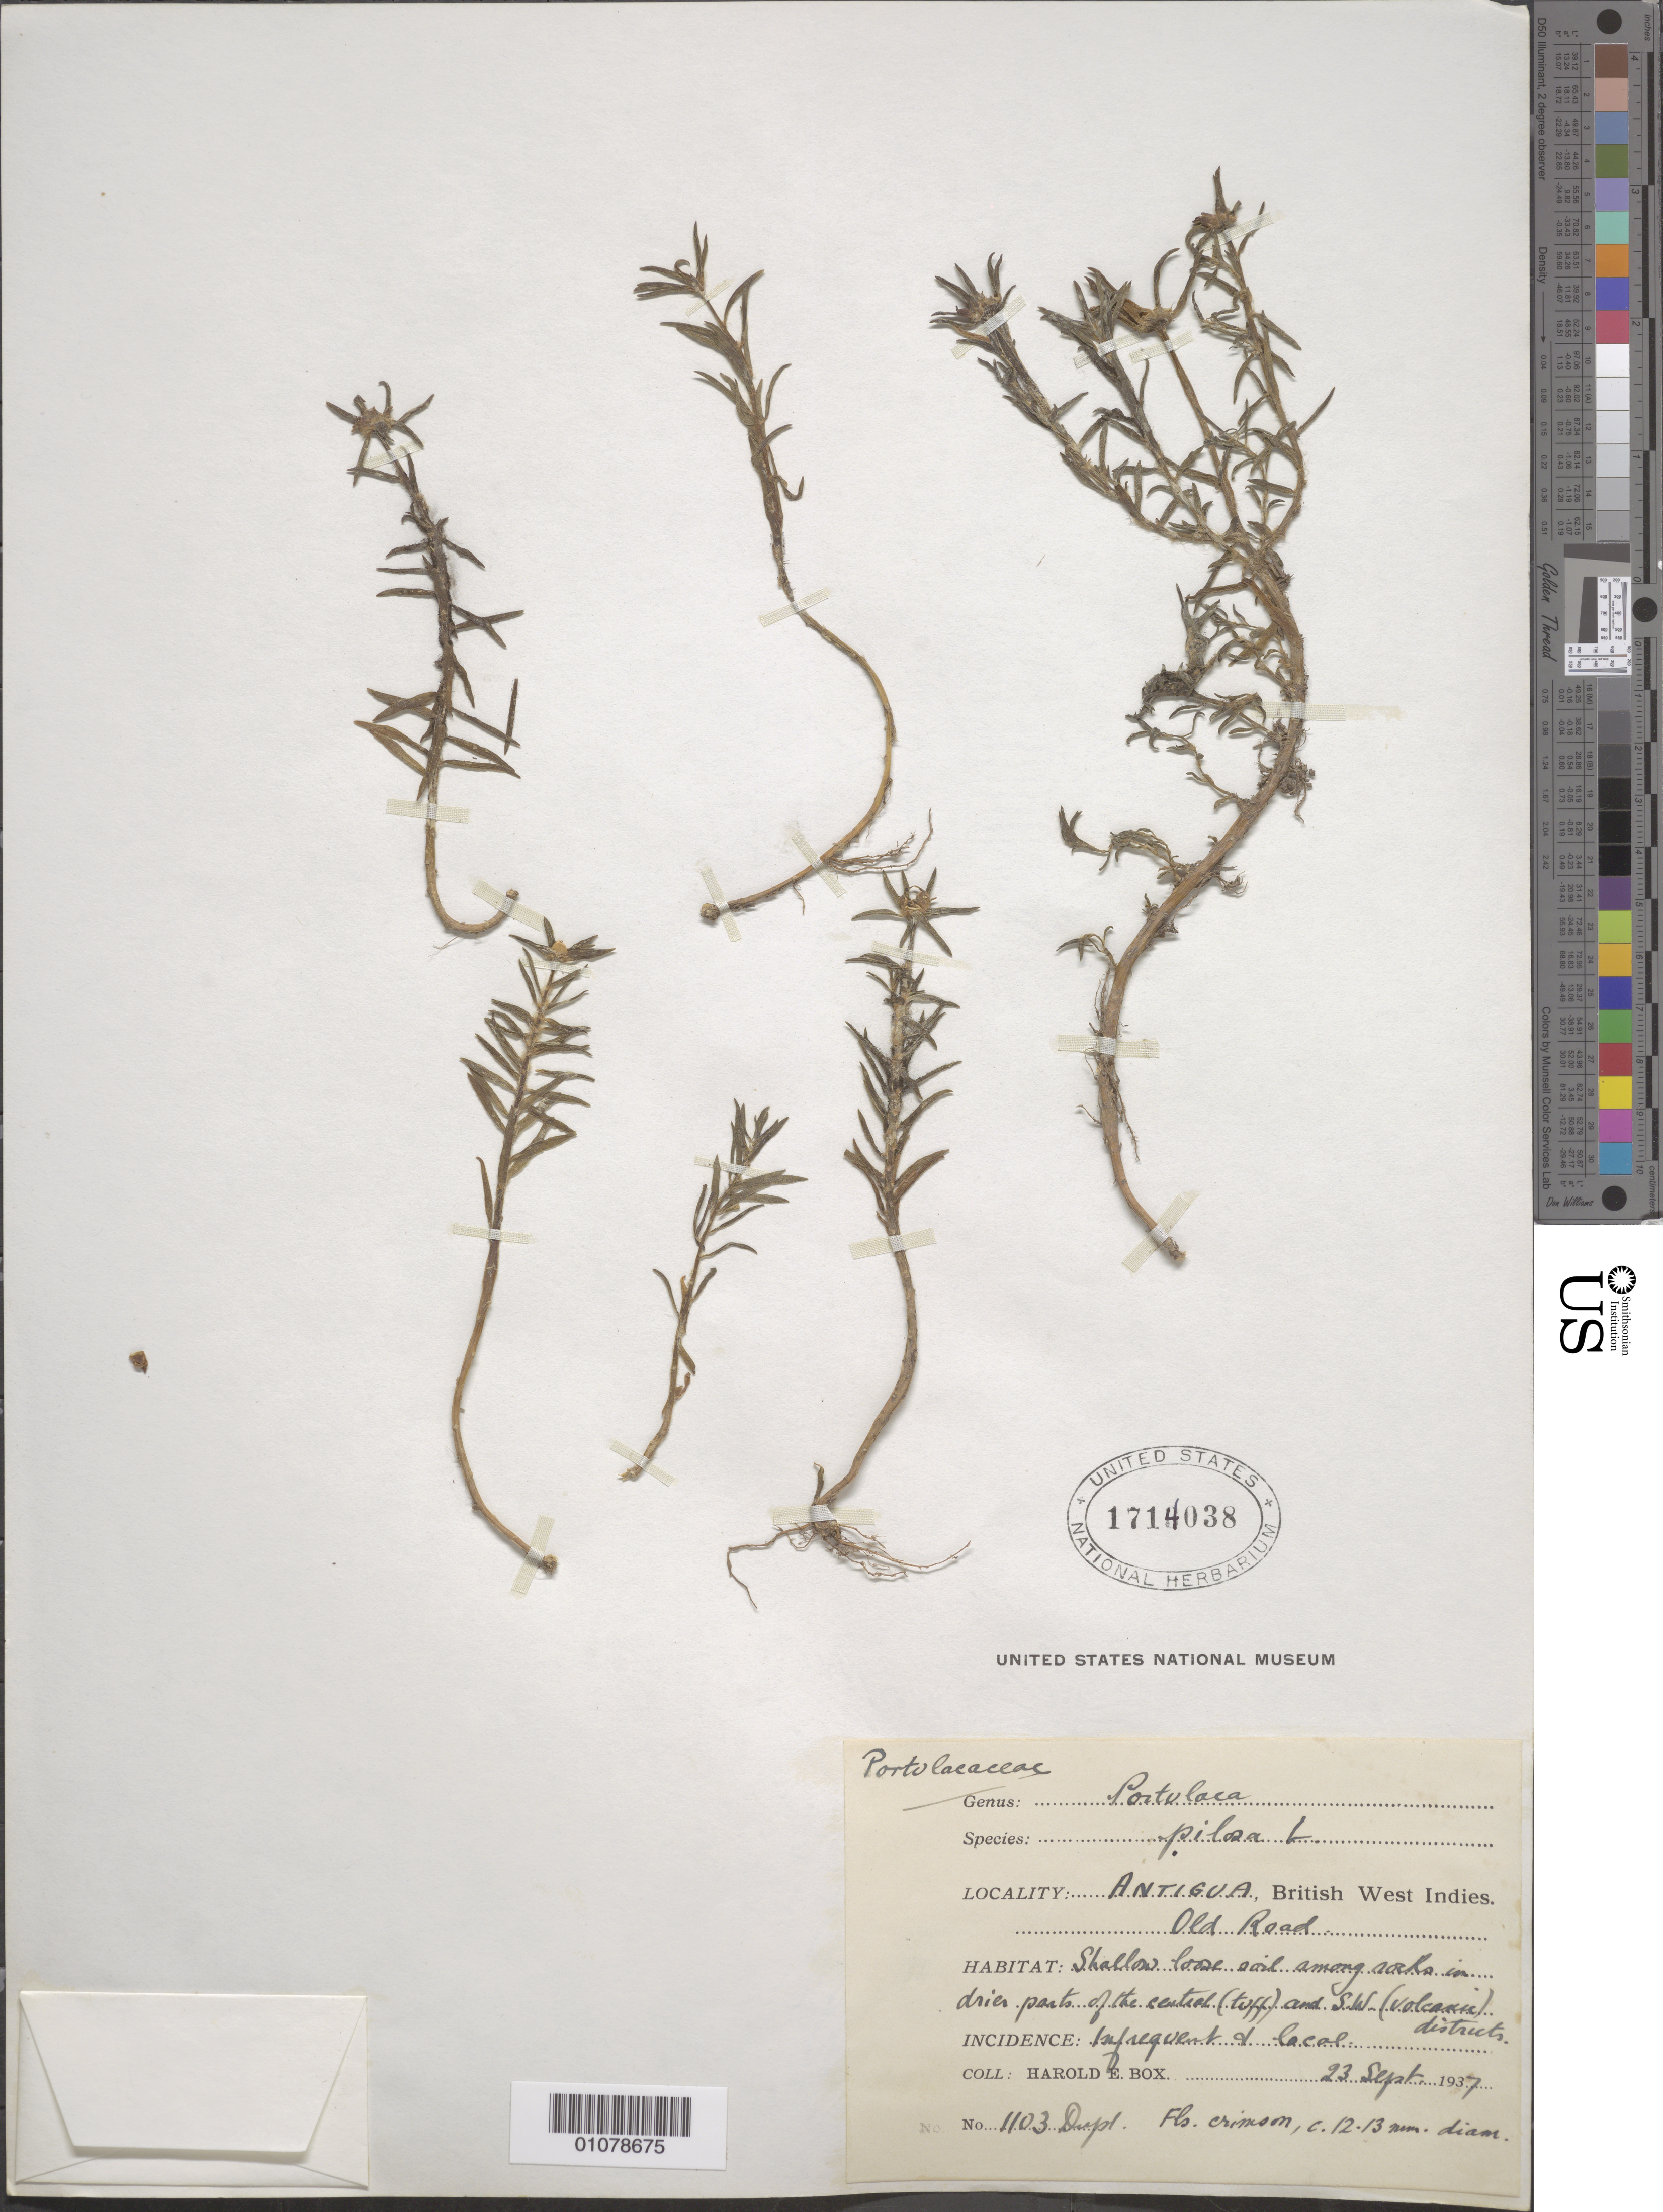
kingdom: Plantae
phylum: Tracheophyta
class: Magnoliopsida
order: Caryophyllales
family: Portulacaceae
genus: Portulaca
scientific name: Portulaca pilosa f. pilosa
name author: L.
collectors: H. E. Box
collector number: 1103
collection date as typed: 23 Sep 1937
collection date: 1937-09-23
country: Antigua and Barbuda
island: Antigua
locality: Central (tuff) and SW (volcanic) districts. Old Road.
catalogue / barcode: US 1714038